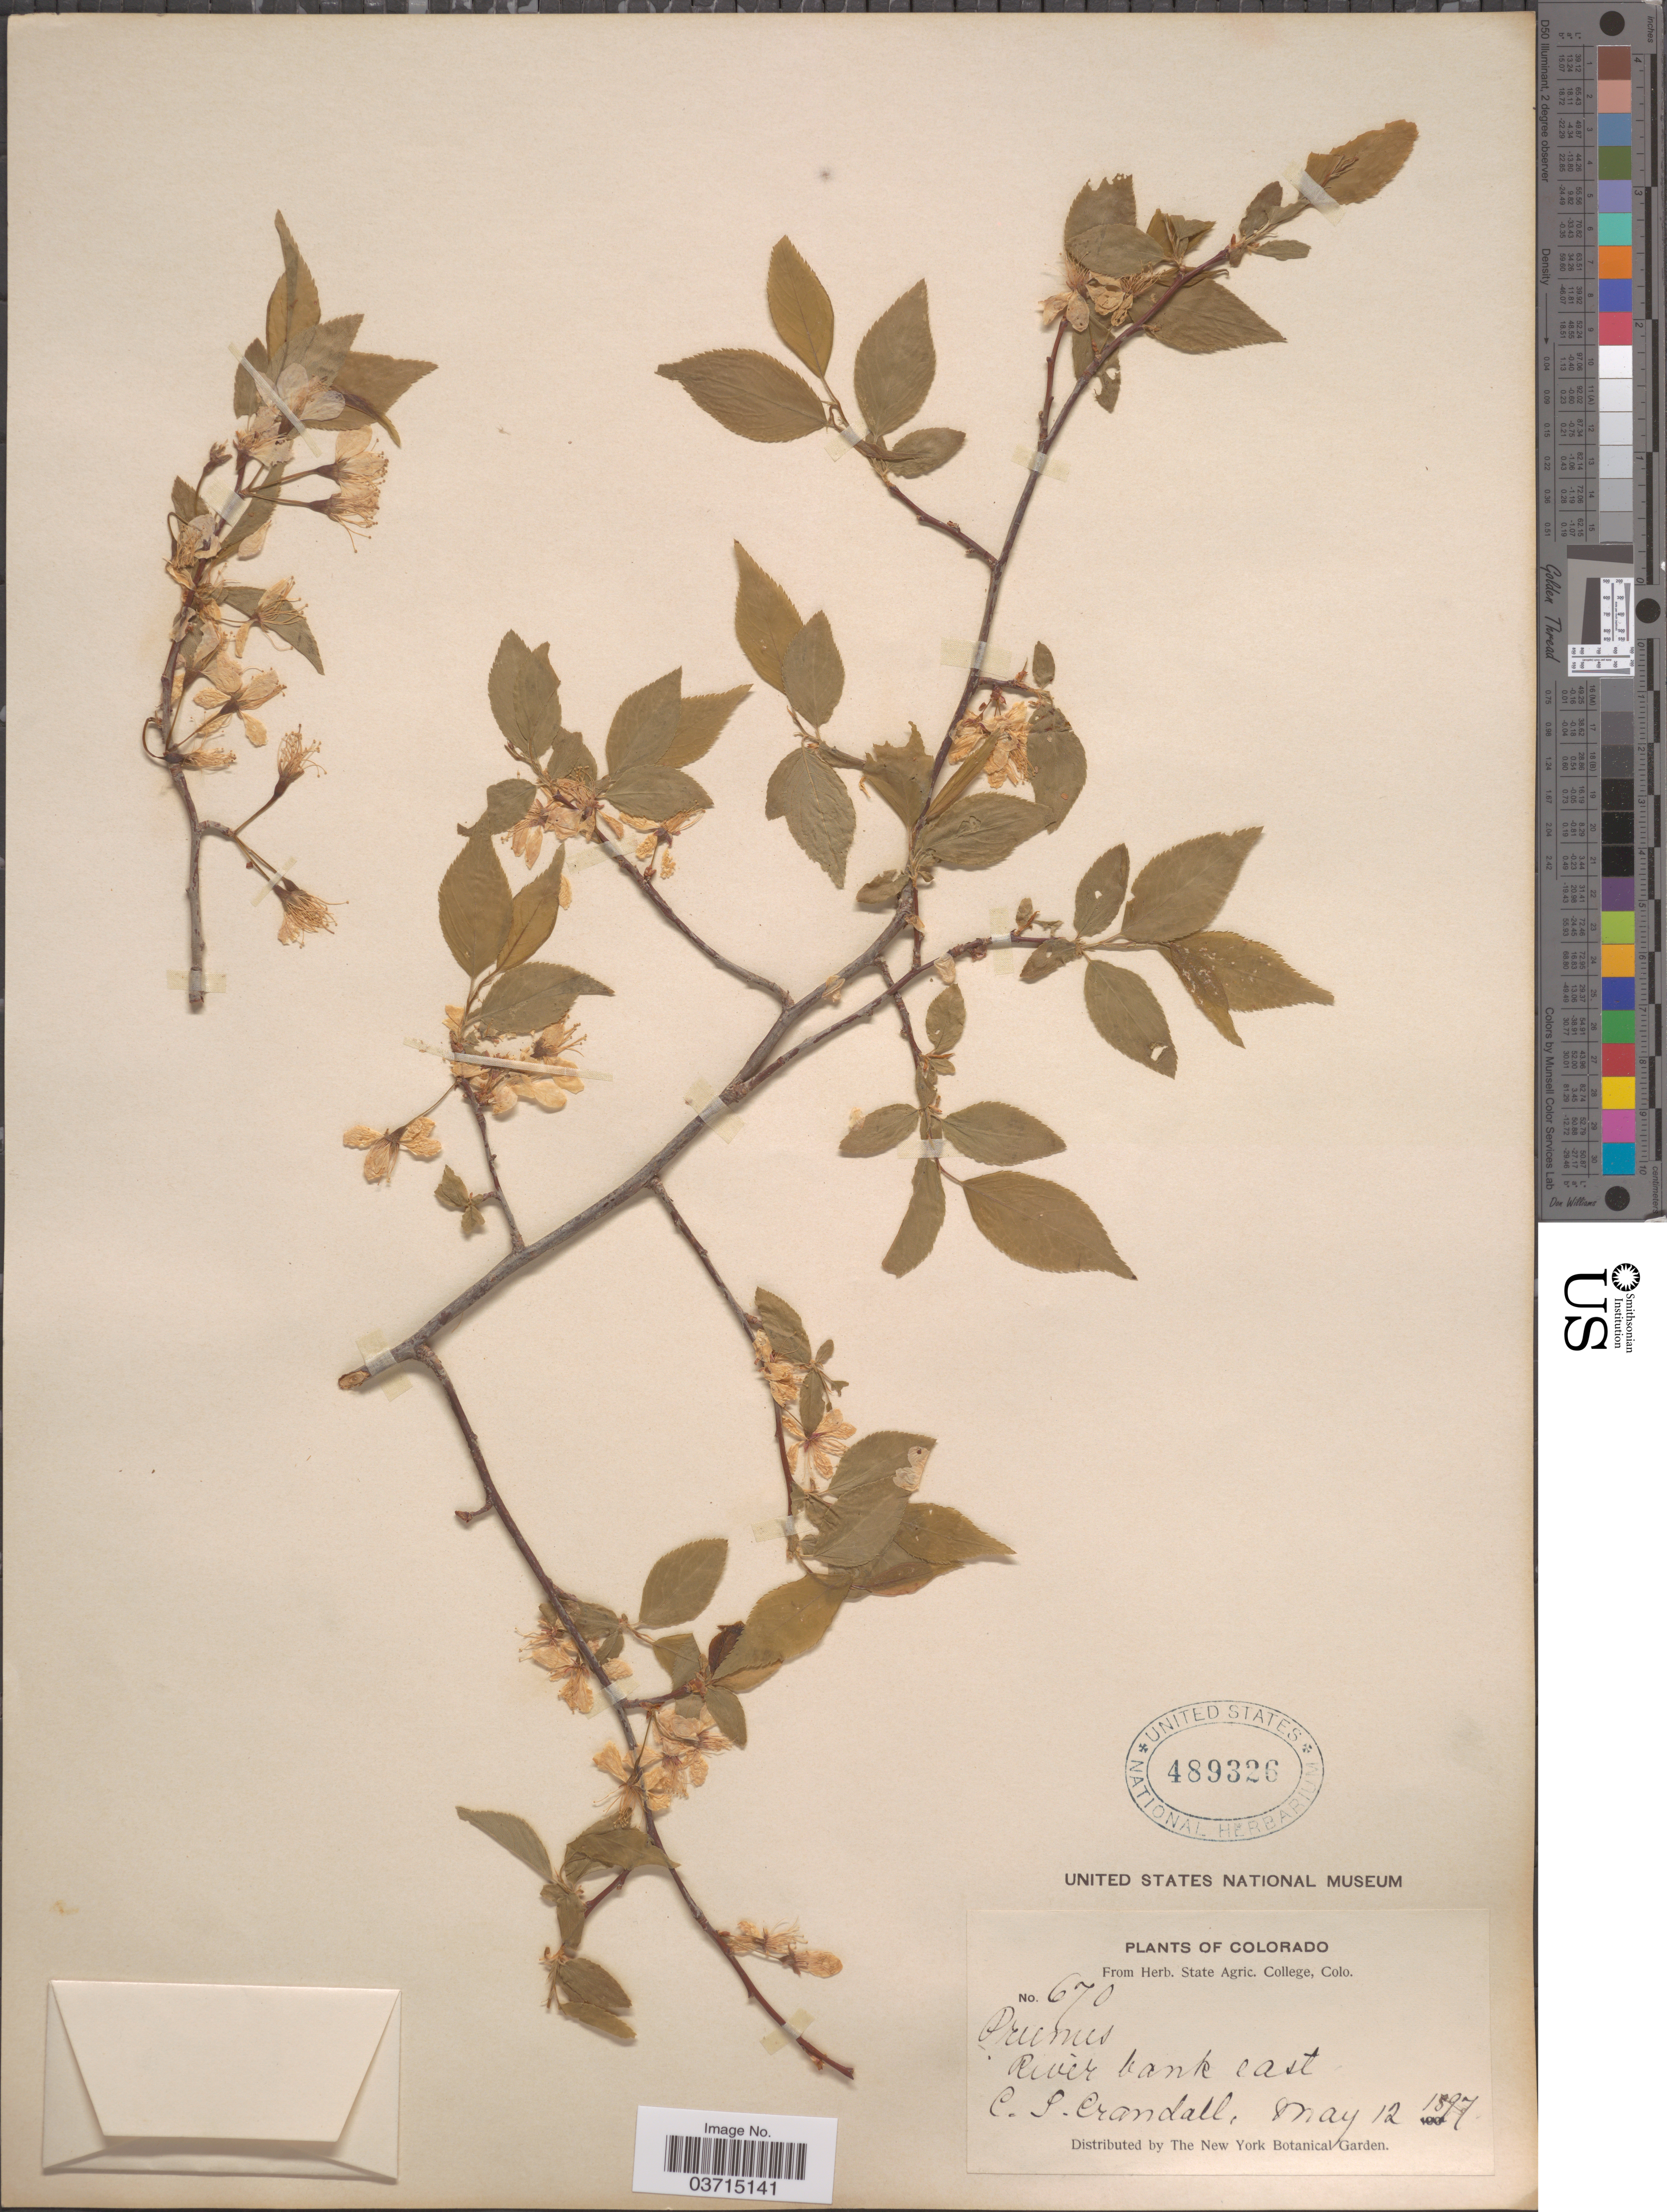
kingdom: Plantae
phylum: Tracheophyta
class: Magnoliopsida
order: Rosales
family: Rosaceae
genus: Prunus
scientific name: Prunus americana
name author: Marshall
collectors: C. Crandall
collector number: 670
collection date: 1897-05-12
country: United States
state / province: Colorado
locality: River bank east.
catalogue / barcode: US 489326